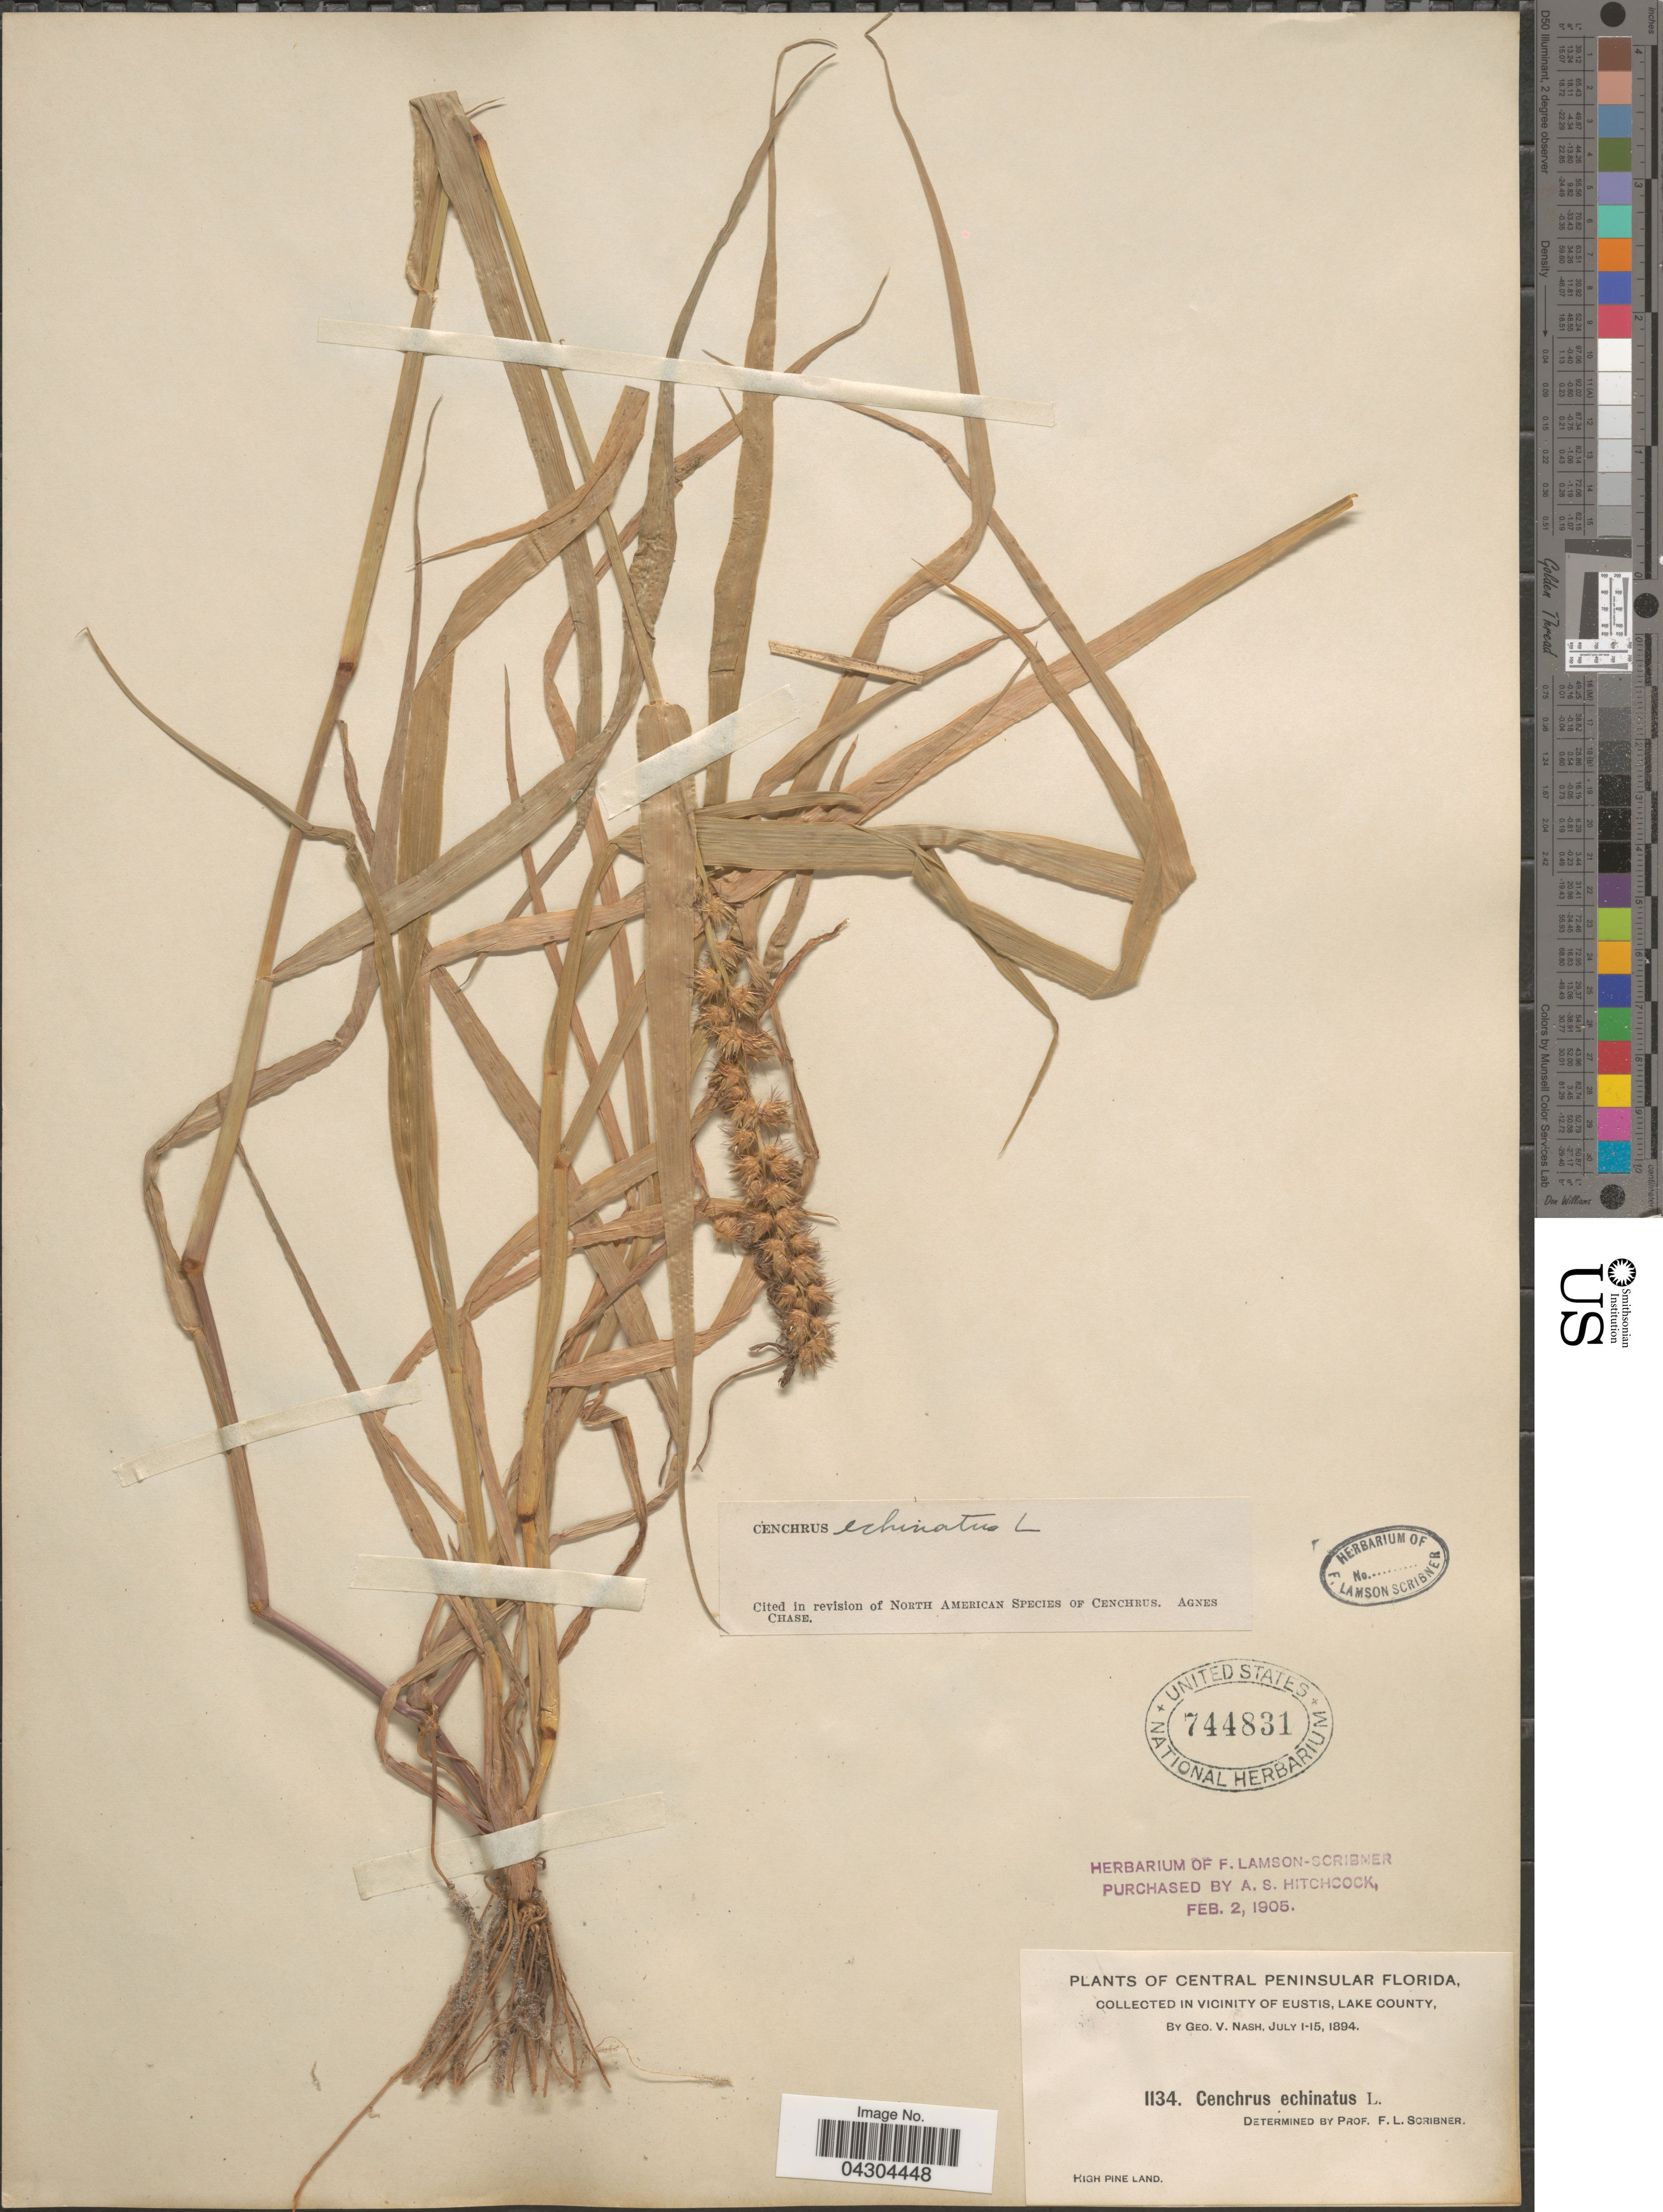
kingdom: Plantae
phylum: Tracheophyta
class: Liliopsida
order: Poales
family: Poaceae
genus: Cenchrus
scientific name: Cenchrus echinatus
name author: L.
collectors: G. V. Nash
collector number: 1134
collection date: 1894-07-01/1894-07-15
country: United States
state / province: Florida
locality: Central Peninsular Florida. In vicinity of Eustis, Lake County. High Pine land.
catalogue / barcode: US 744831